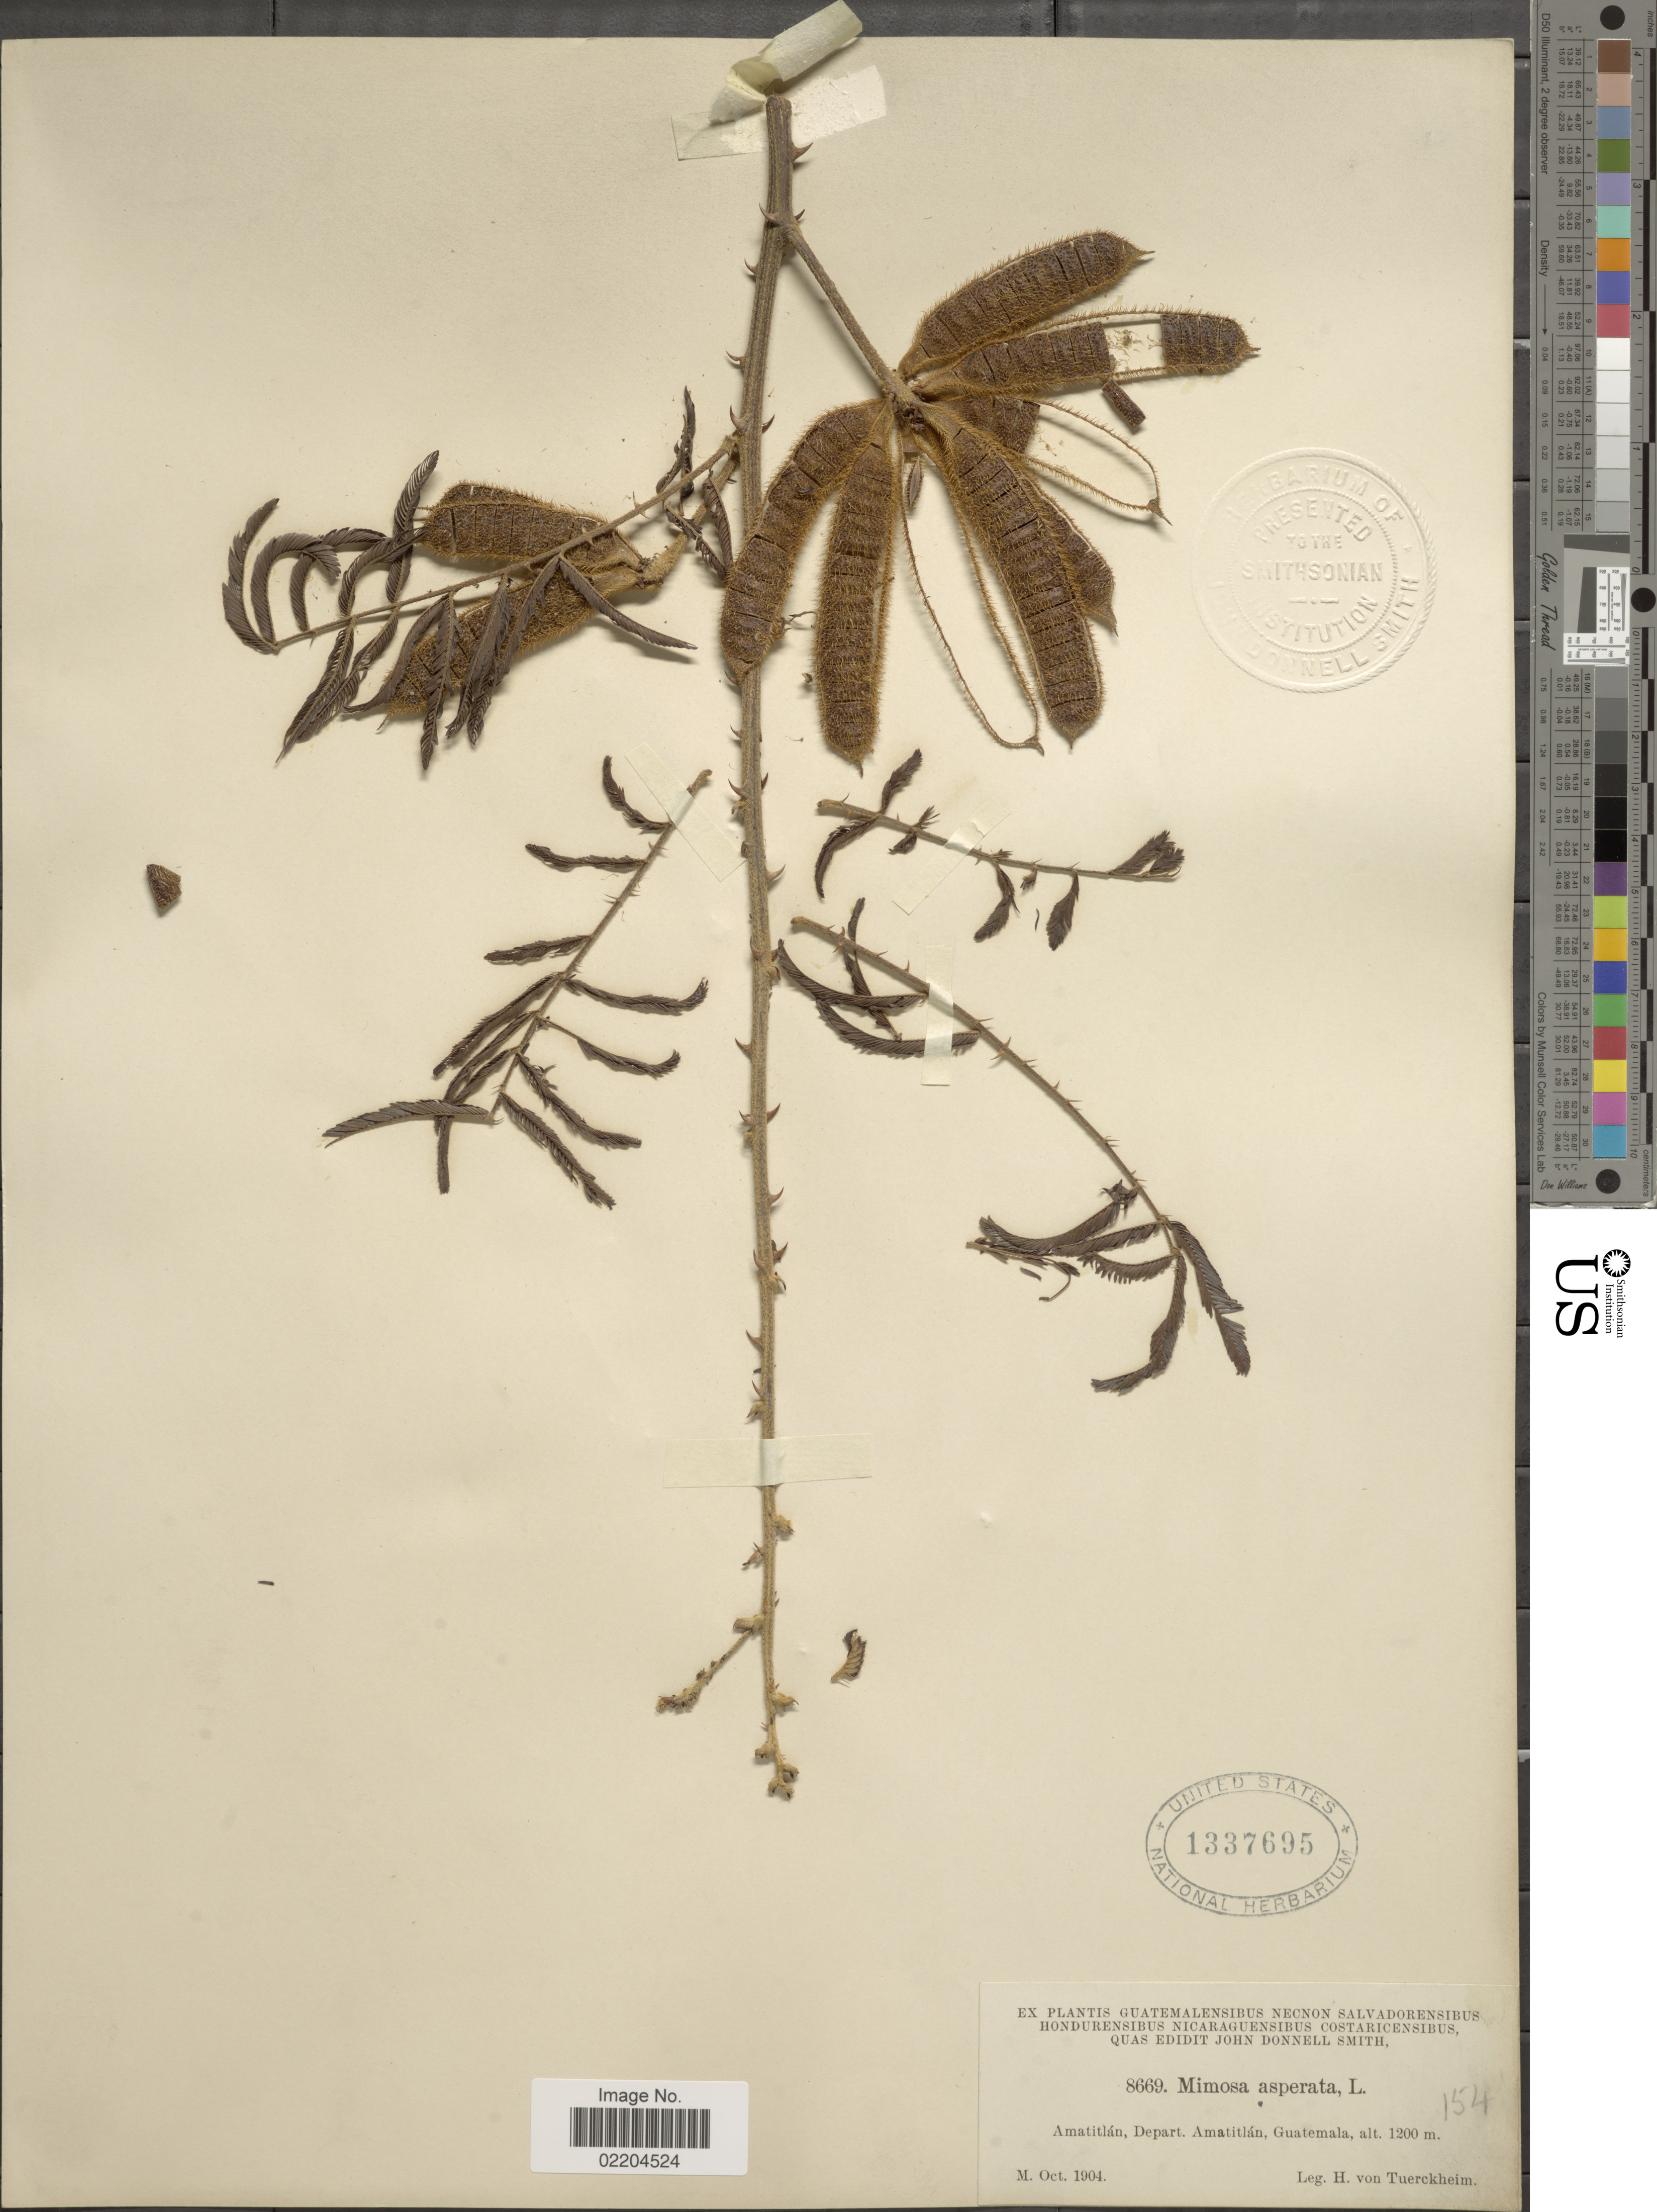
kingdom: Plantae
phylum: Tracheophyta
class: Magnoliopsida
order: Fabales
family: Fabaceae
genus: Mimosa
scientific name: Mimosa pigra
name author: L.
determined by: Strong, Mark T., (BOT), Smithsonian Institution - National Museum of Natural History (UNITED STATES)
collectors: H. von Türckheim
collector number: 8669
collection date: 1904-10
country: Guatemala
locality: Amatitlan, Depart. Amatitlan, Guatemala.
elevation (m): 1200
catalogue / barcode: US 1337695